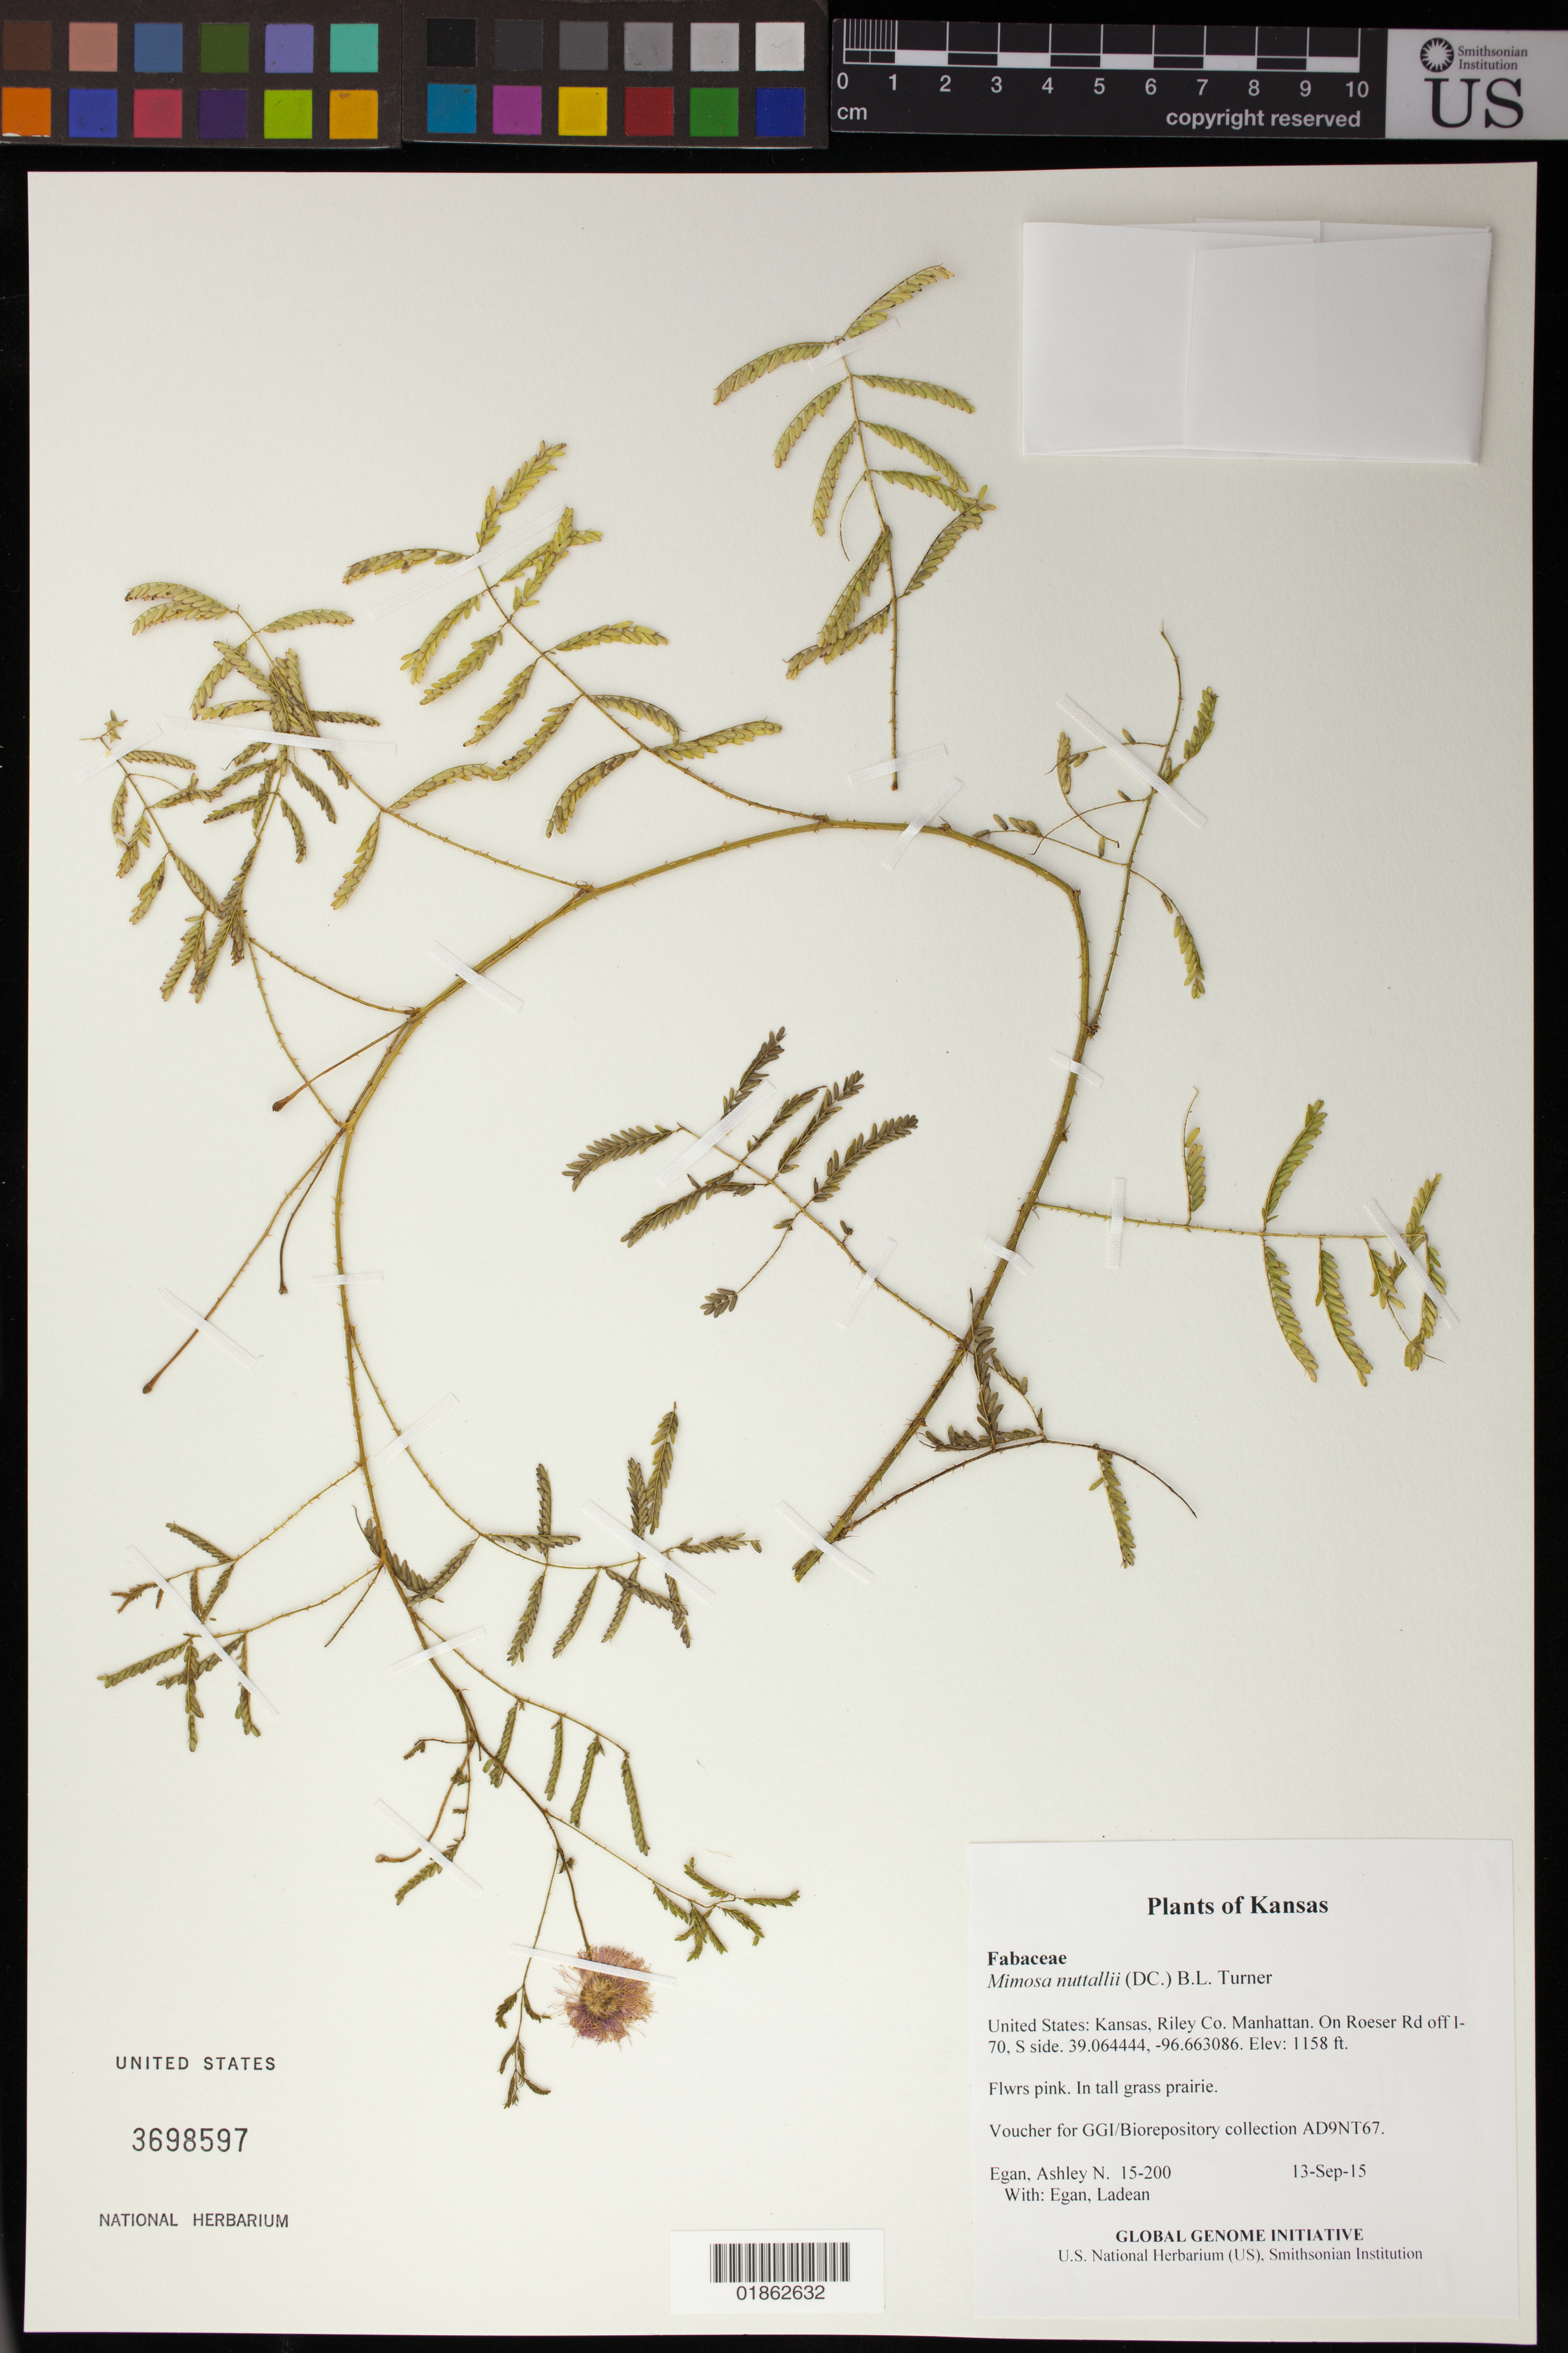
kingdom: Plantae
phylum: Tracheophyta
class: Magnoliopsida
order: Fabales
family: Fabaceae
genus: Mimosa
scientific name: Mimosa nuttallii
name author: (DC.) B.L. Turner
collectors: A. N. Egan & L. Egan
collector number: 15-200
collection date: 2015-09-13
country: United States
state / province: Kansas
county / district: Riley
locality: Manhattan. On Roeser Rd off I-70, S side.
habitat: In tall grass prairie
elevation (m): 353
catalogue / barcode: US 3698597